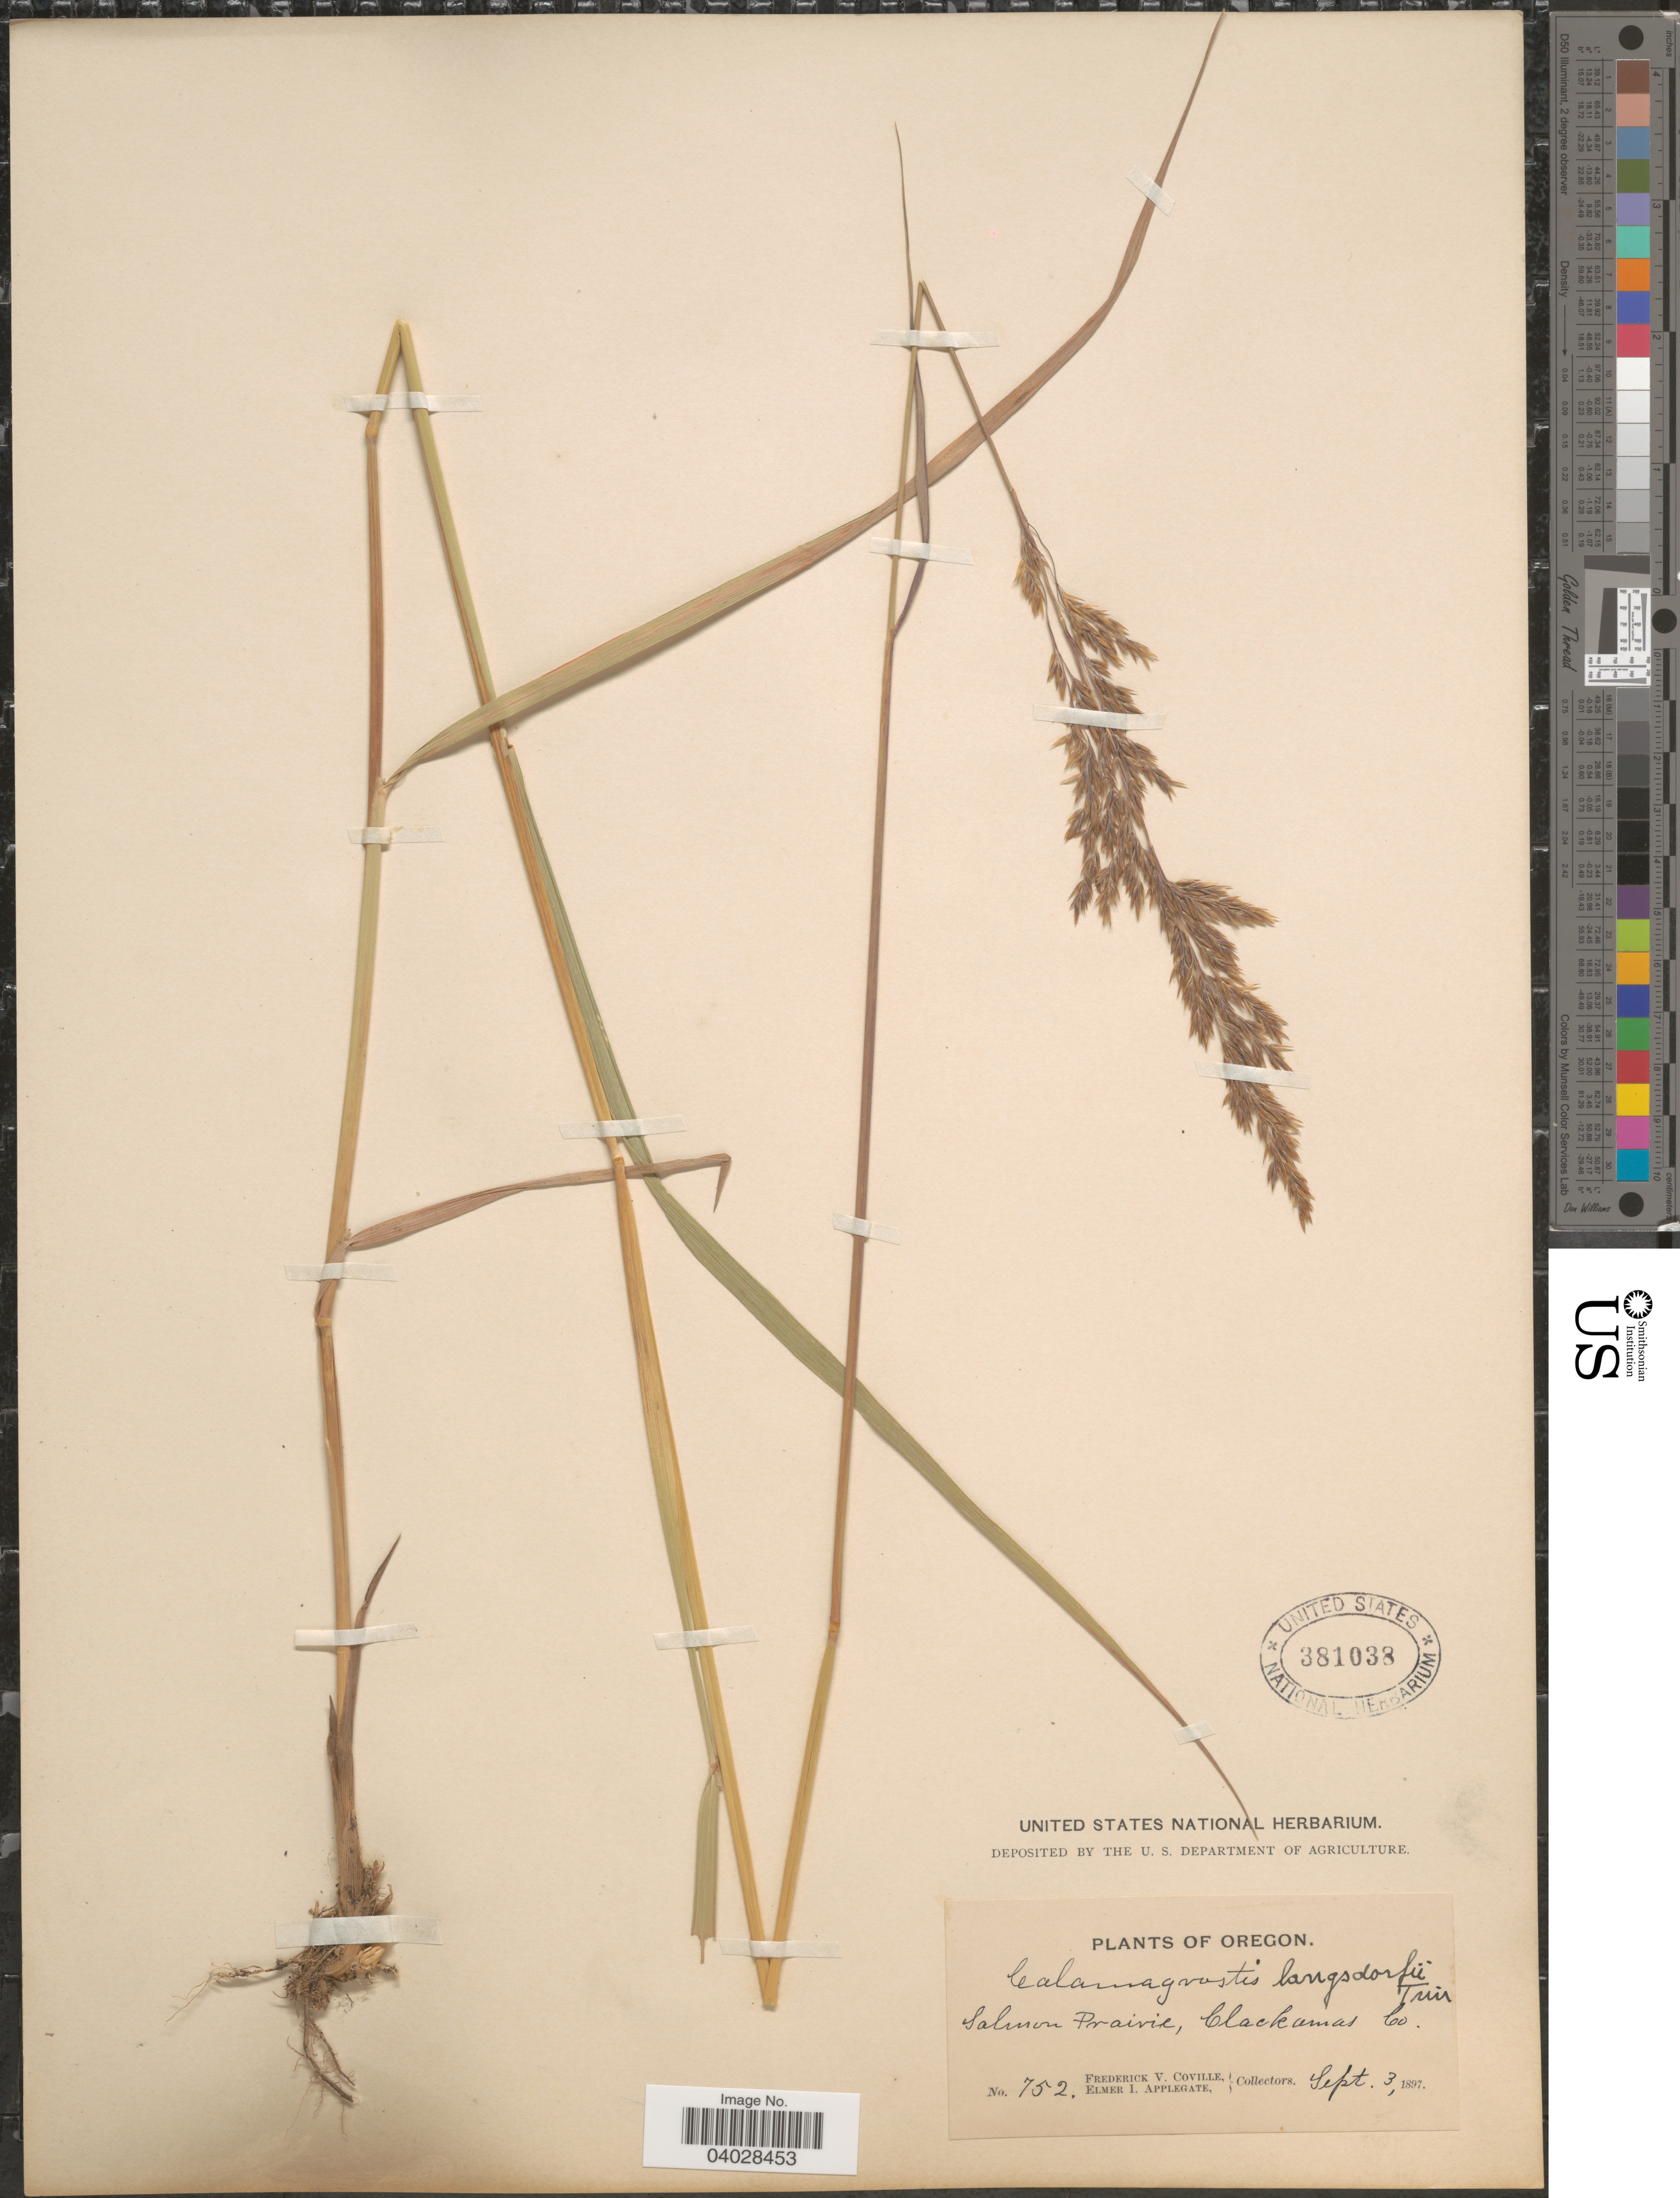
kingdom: Plantae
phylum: Tracheophyta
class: Liliopsida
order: Poales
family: Poaceae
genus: Calamagrostis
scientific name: Calamagrostis canadensis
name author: (Michx.) P. Beauv.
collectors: F. V. Coville & E. I. Applegate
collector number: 752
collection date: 1897-09-03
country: United States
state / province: Oregon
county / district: Clackamas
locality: Salmon Prairie, Clackamas Co.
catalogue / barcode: US 381038